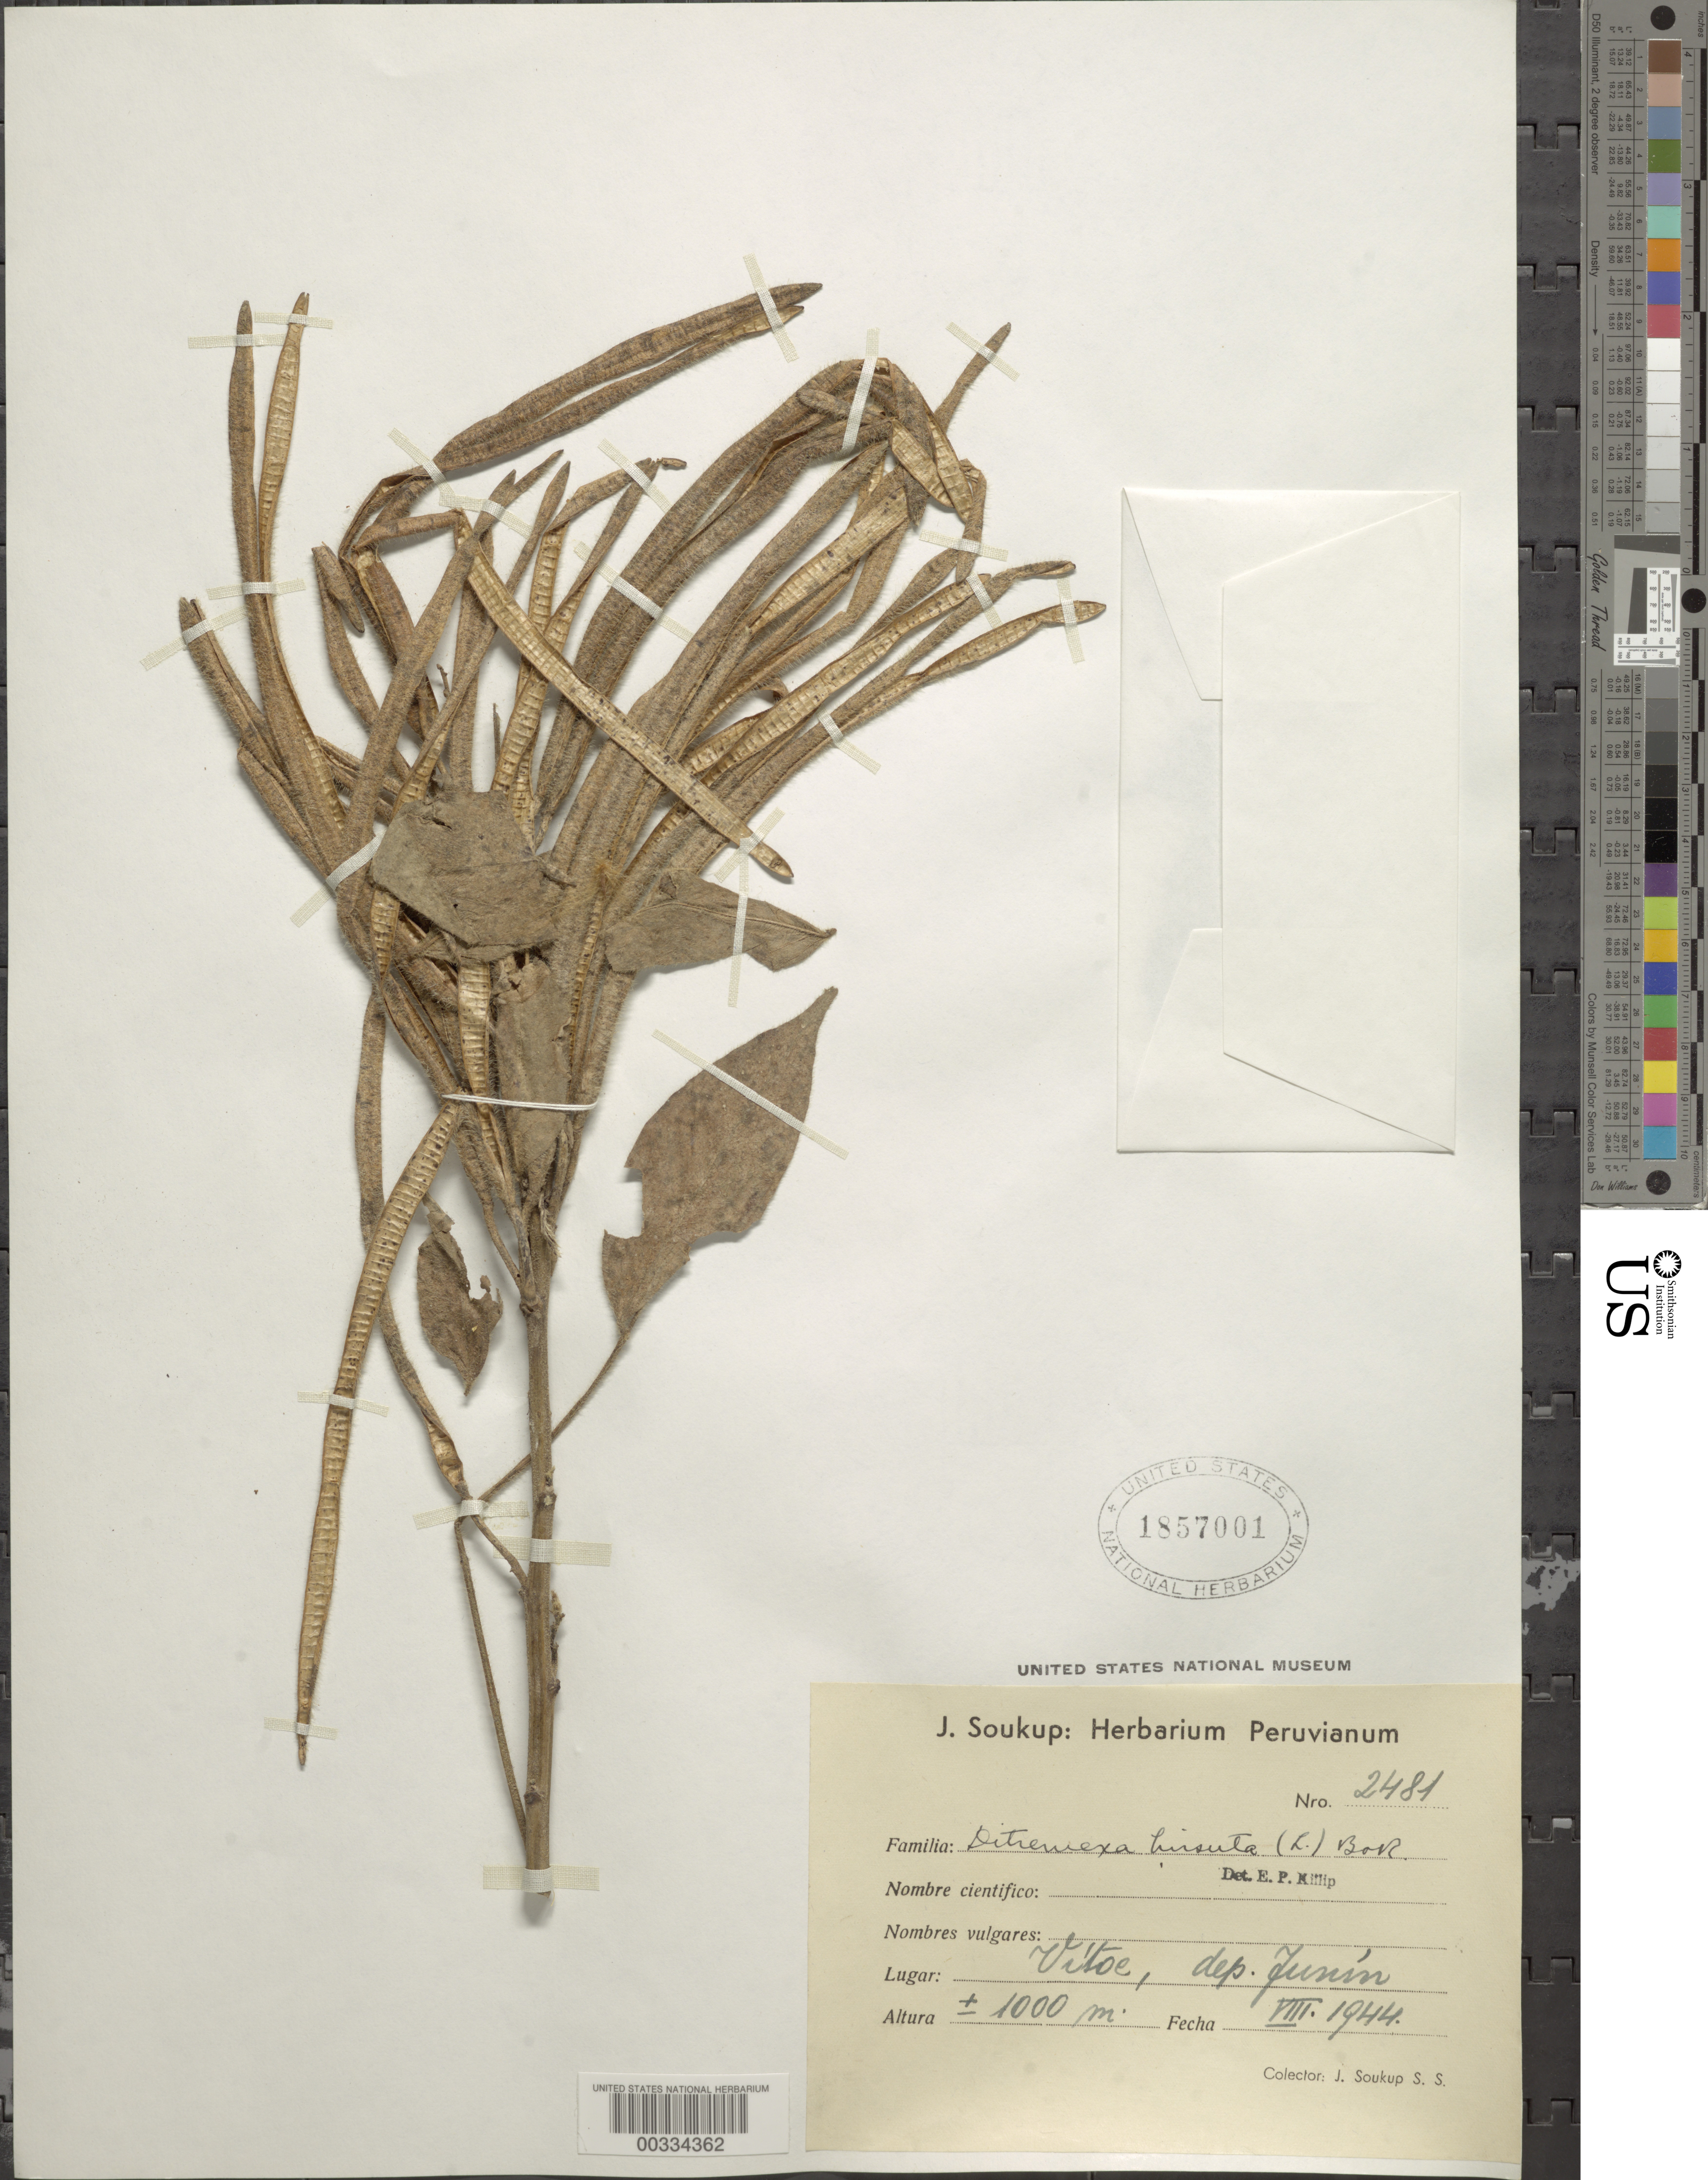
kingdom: Plantae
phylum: Tracheophyta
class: Magnoliopsida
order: Fabales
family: Fabaceae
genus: Senna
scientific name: Senna hirsuta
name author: (L.) H.S. Irwin & Barneby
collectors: J. J. Soukup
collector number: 2481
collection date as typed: Aug 1944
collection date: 1944-08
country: Peru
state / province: Junín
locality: Vitoe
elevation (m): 1000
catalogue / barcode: US 1857001